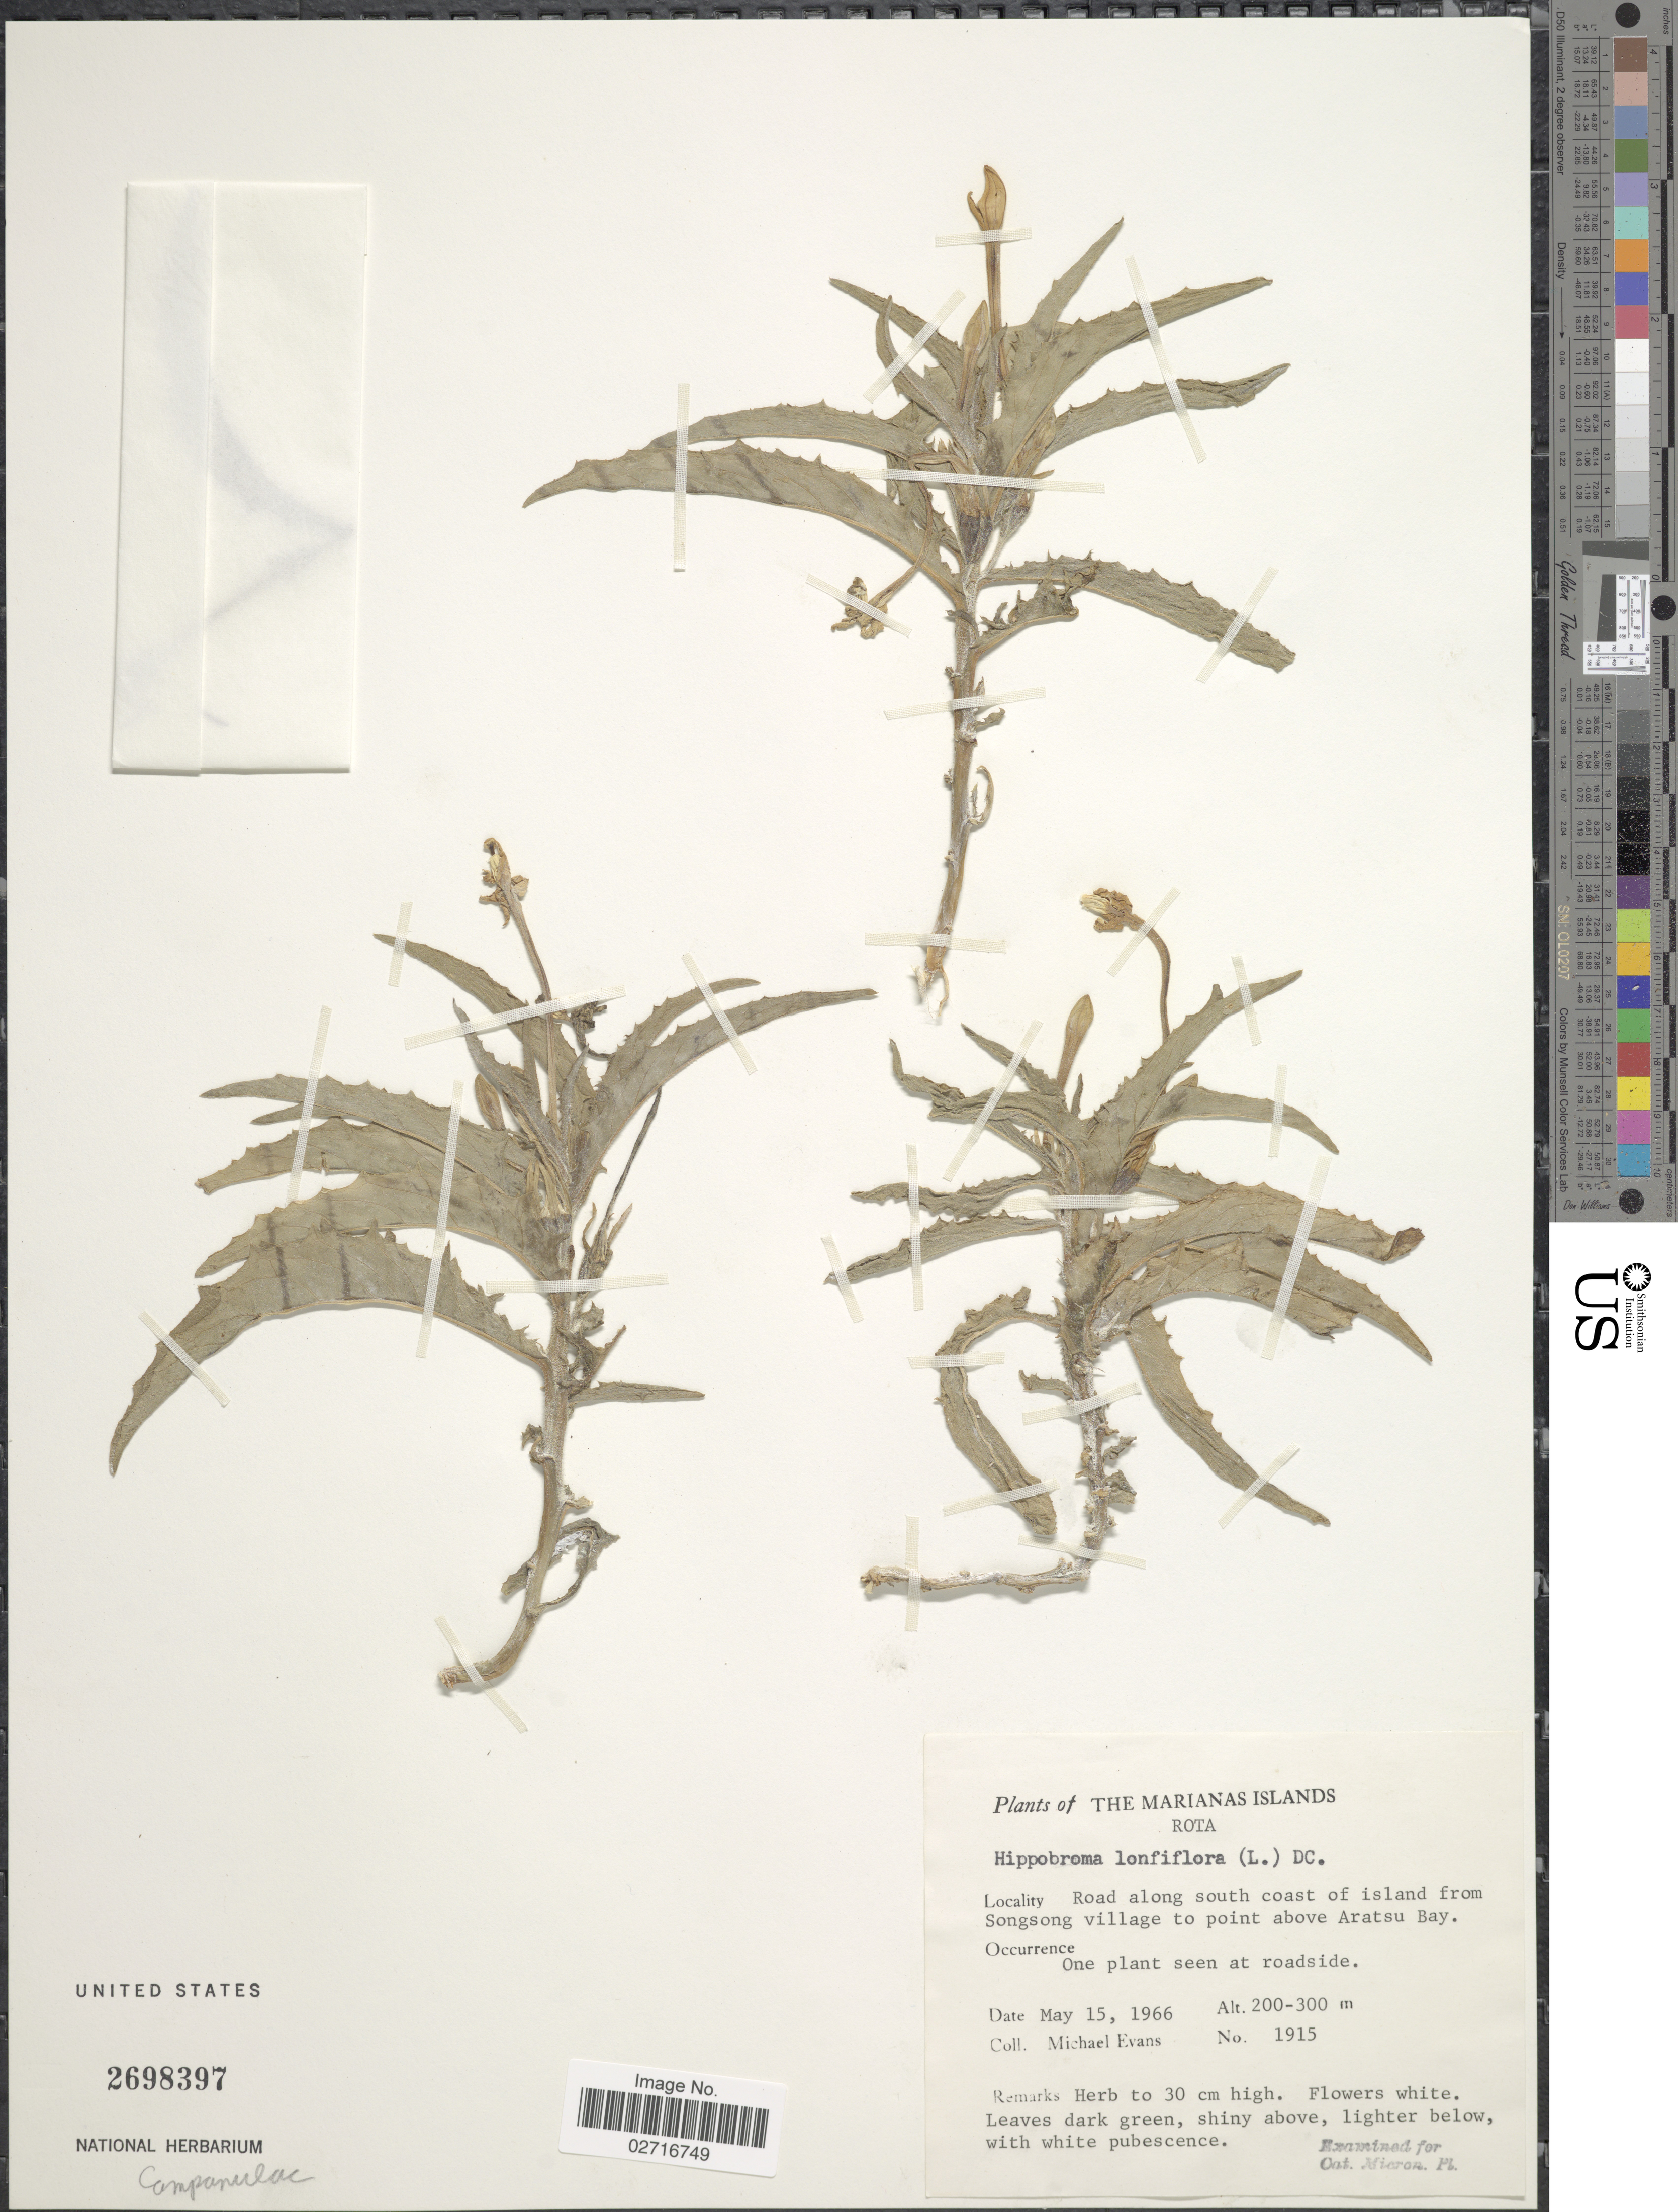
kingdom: Plantae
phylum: Tracheophyta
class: Magnoliopsida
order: Asterales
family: Campanulaceae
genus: Hippobroma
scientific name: Hippobroma longiflora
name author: (L.) G. Don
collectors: M. Evans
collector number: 1915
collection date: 1966-05-15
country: Northern Mariana Islands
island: Rota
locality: Rota, Road along south coast of island from Songsong village to point above Aratsu Bay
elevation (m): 200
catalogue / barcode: US 2698397